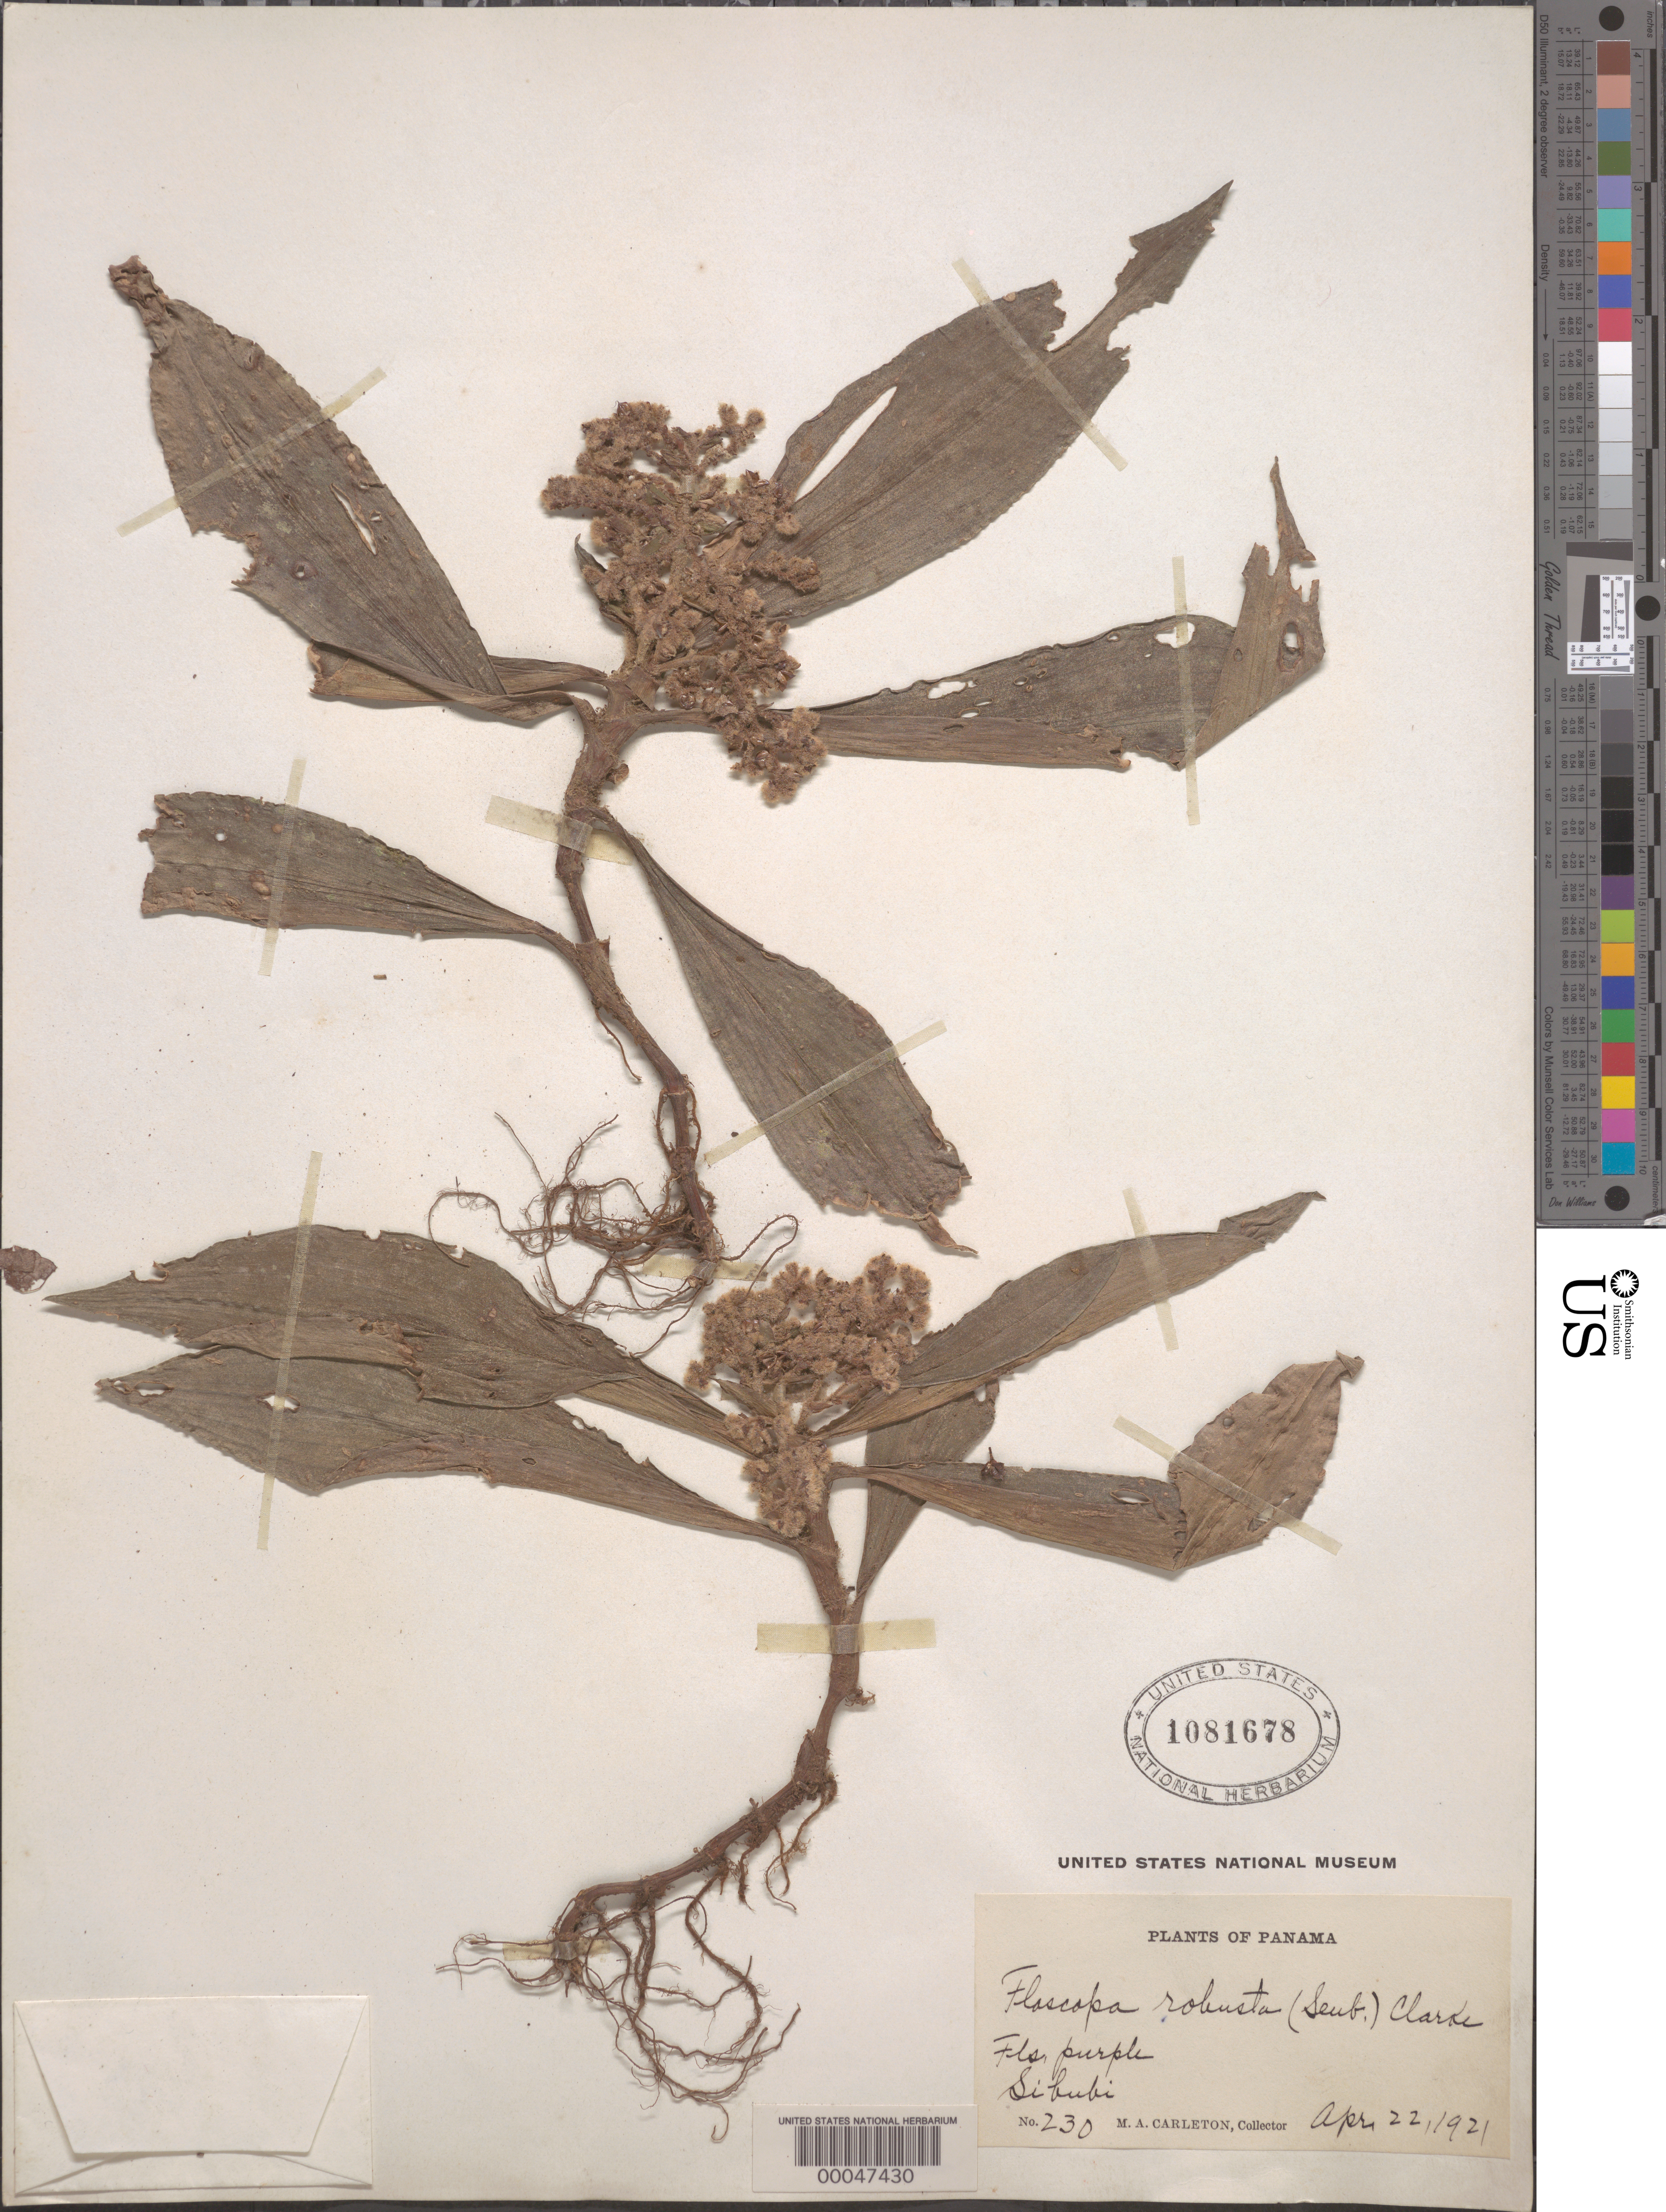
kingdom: Plantae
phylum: Tracheophyta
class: Liliopsida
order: Commelinales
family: Commelinaceae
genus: Floscopa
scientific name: Floscopa robusta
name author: (Seub.) C.B. Clarke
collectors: M. A. Carleton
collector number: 230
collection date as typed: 22 Apr 1921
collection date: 1921-04-22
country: Panama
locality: Sibubi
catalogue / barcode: US 1081678